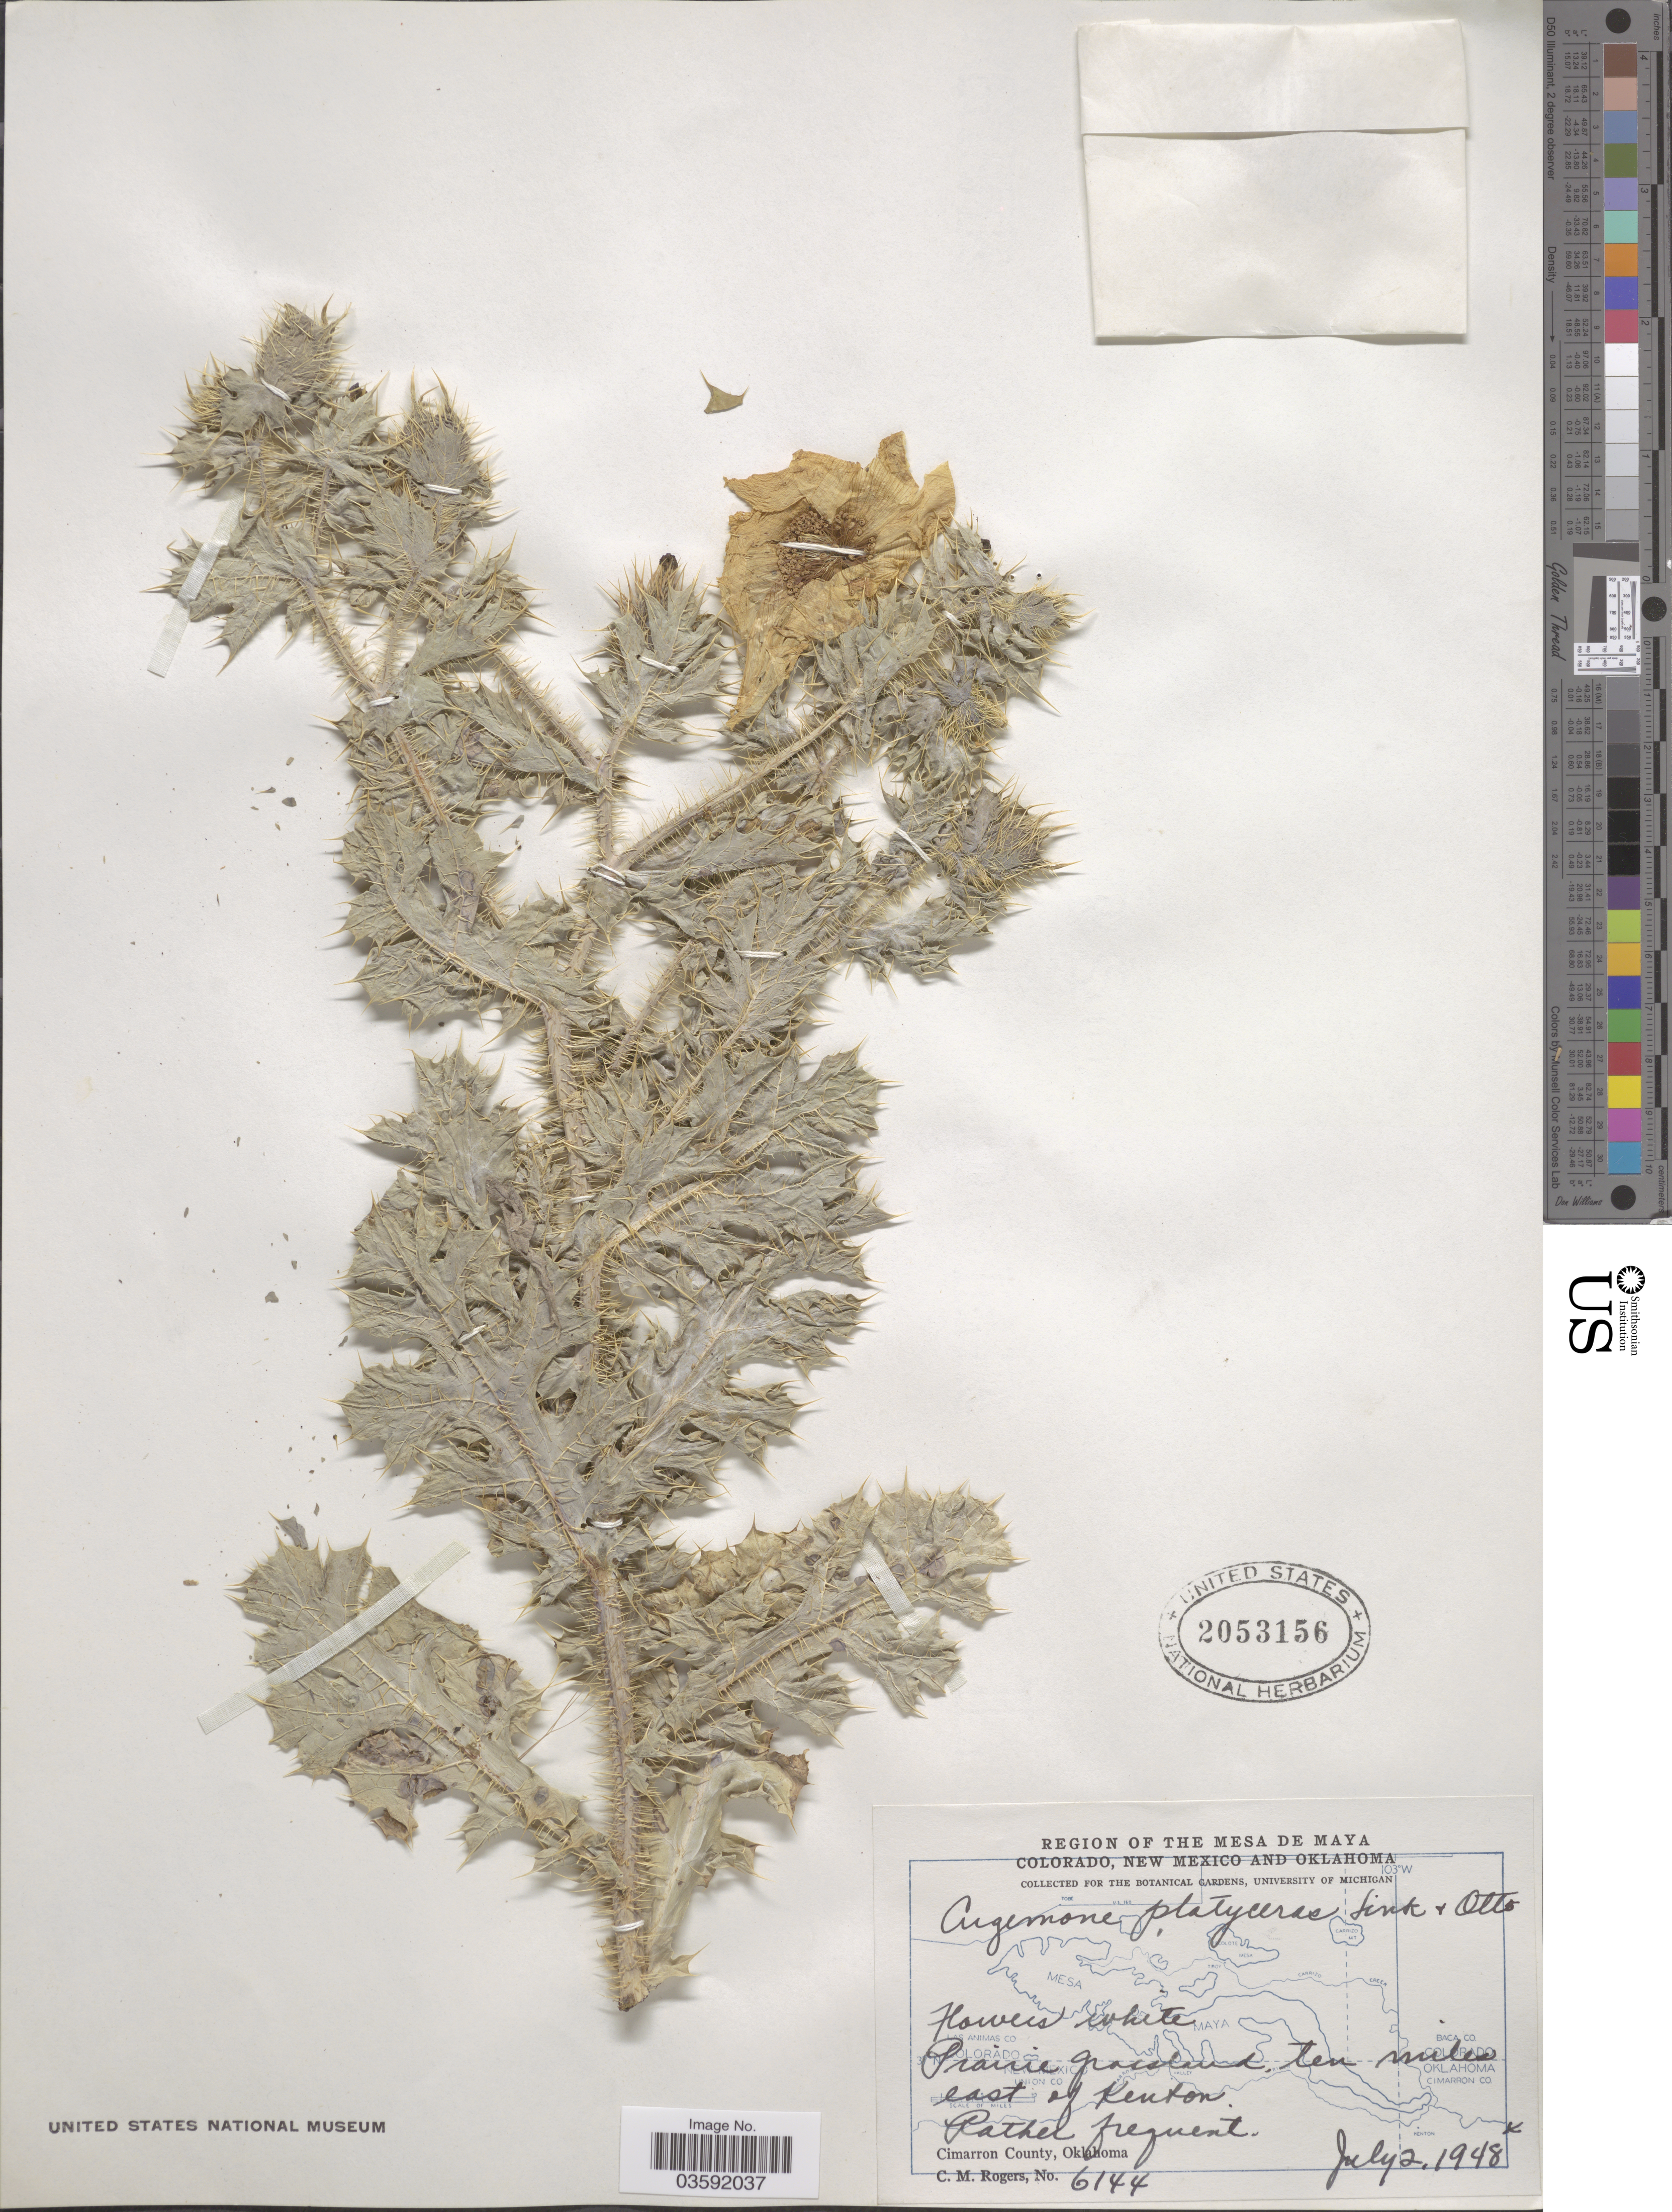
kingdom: Plantae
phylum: Tracheophyta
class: Magnoliopsida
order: Ranunculales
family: Papaveraceae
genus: Argemone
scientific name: Argemone polyanthemos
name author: (Fedde) G.B. Ownbey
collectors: C. M. Rogers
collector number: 6144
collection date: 1948-07-02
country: United States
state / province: Oklahoma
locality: The Mesa de Maya. Ten miles east of Kenton. Cimarron County.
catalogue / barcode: US 2053156